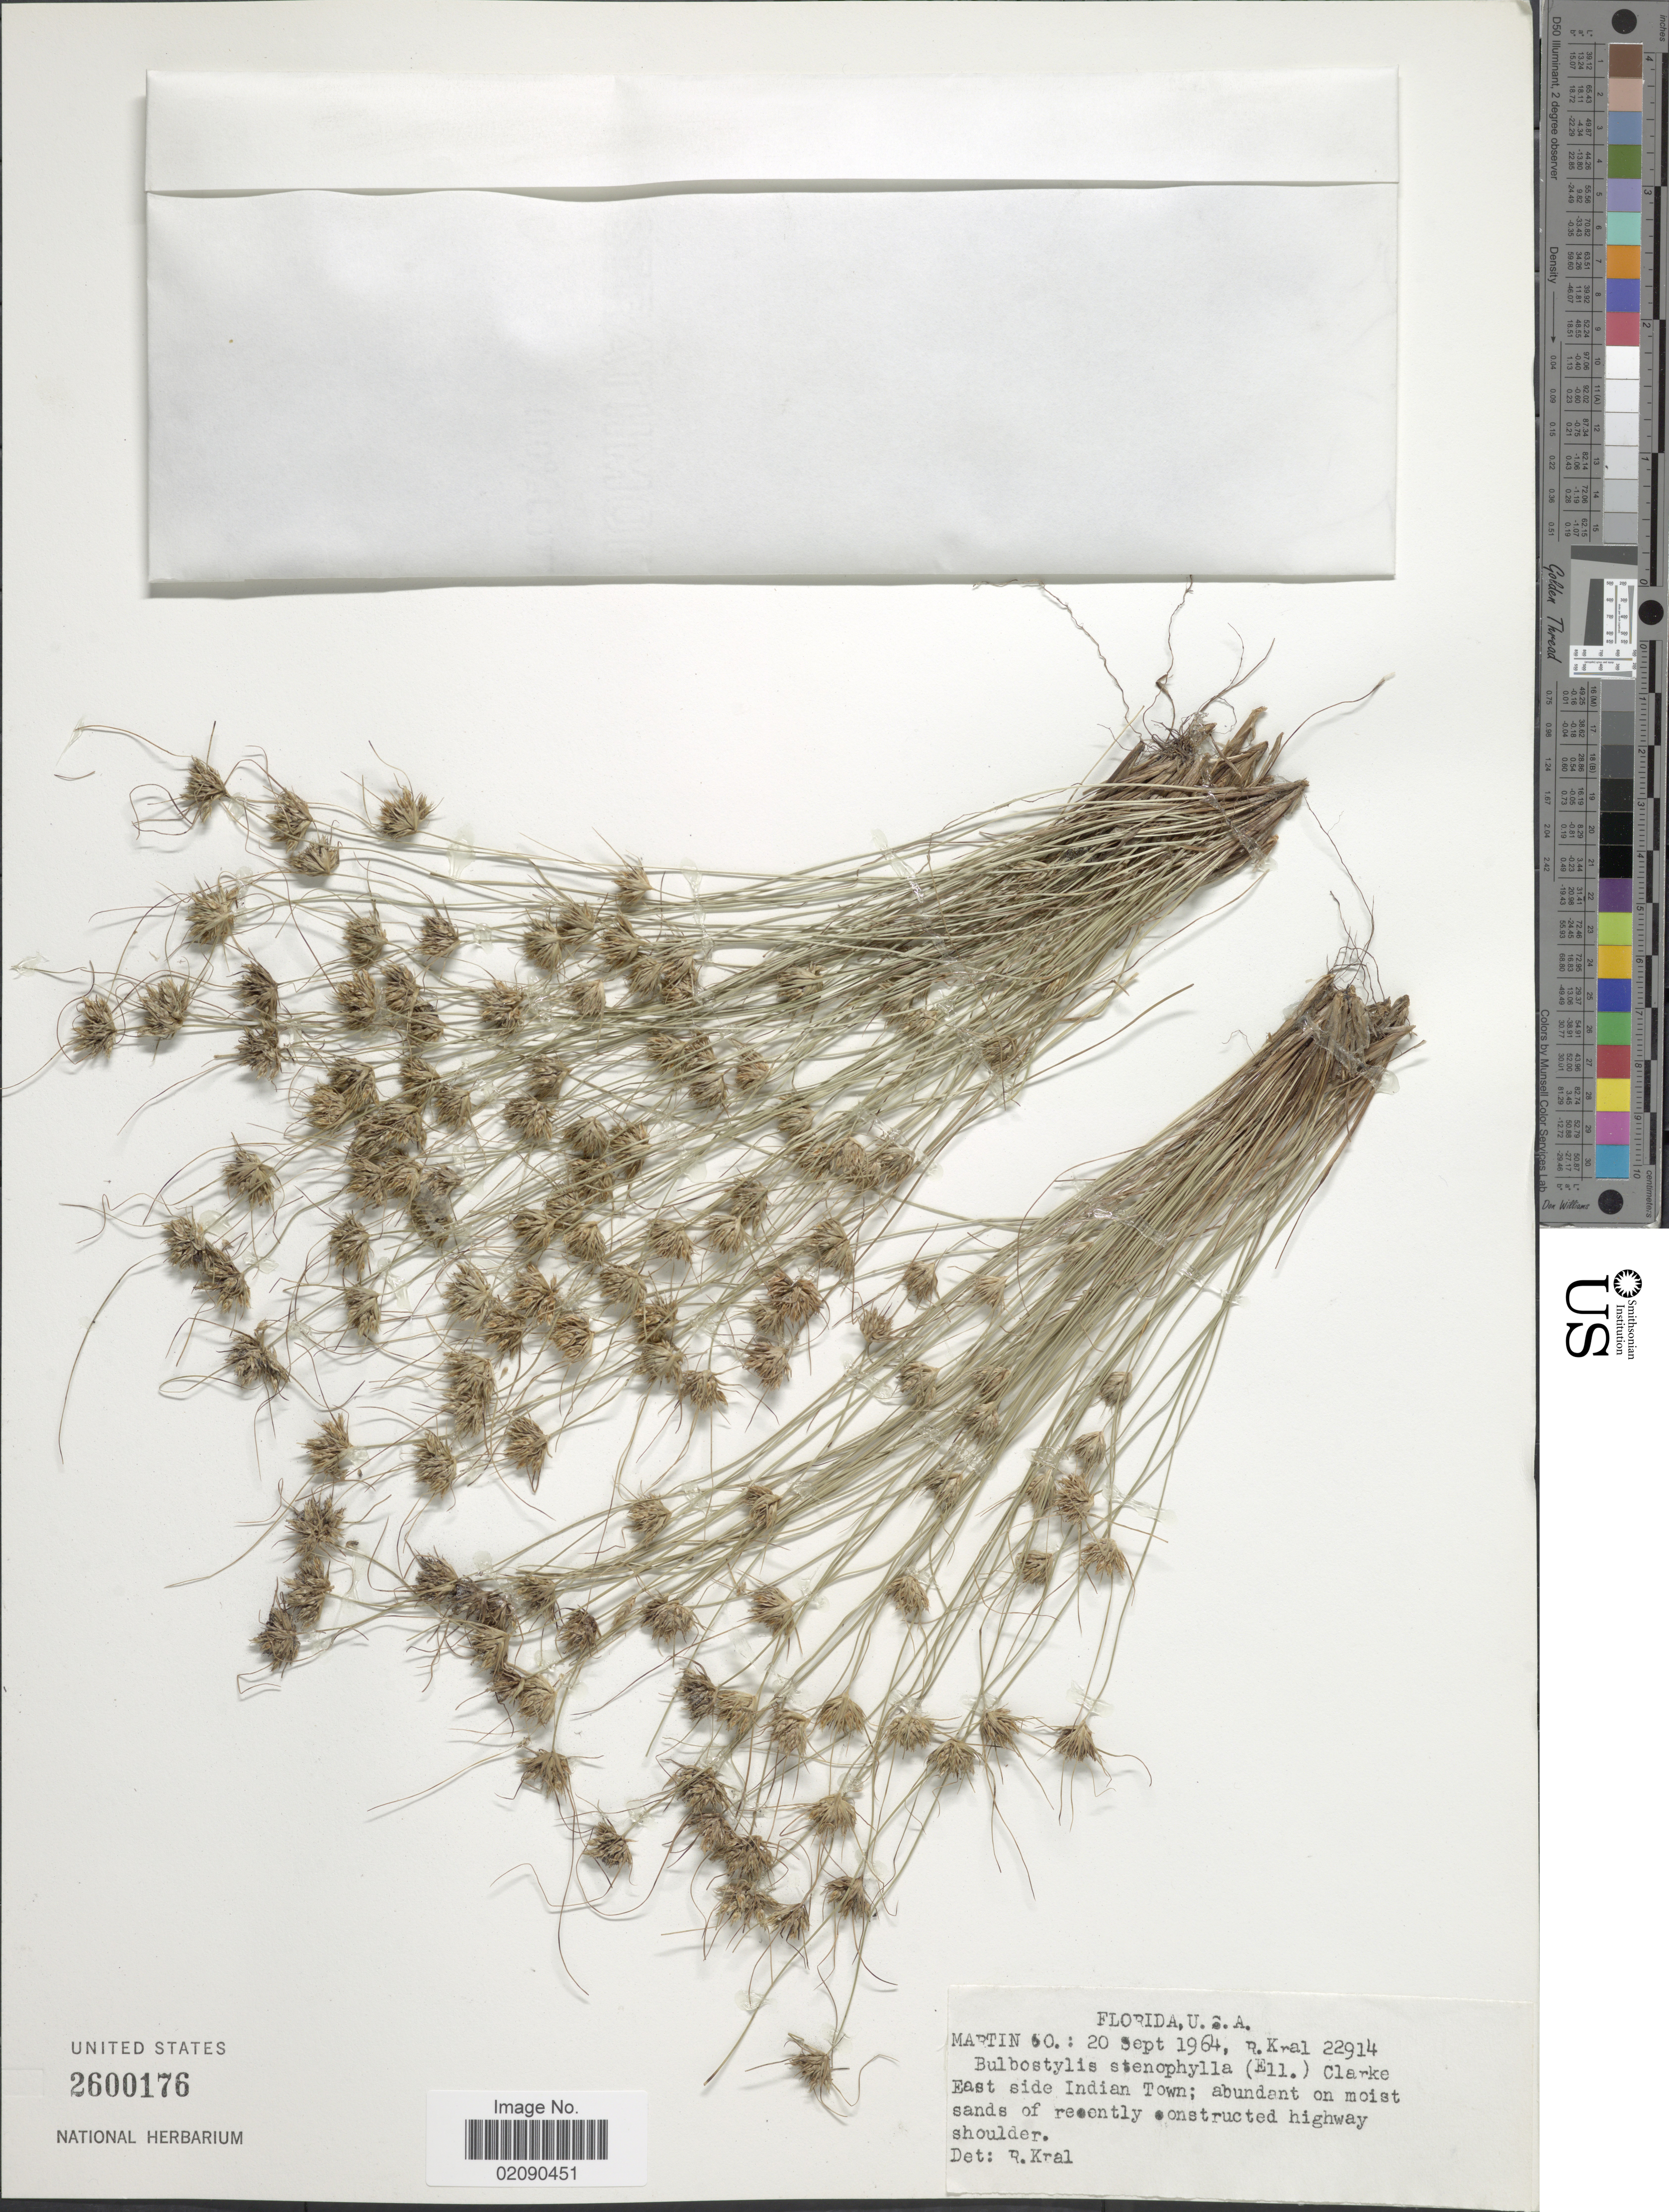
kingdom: Plantae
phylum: Tracheophyta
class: Liliopsida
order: Poales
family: Cyperaceae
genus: Bulbostylis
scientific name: Bulbostylis stenophylla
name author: (Elliott) C.B. Clarke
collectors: R. Kral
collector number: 22914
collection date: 1964-09-20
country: United States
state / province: Florida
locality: Martin Co; East side Indian Town; abundant on moist sands of recently constructed highway shoulder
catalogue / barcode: US 2600176